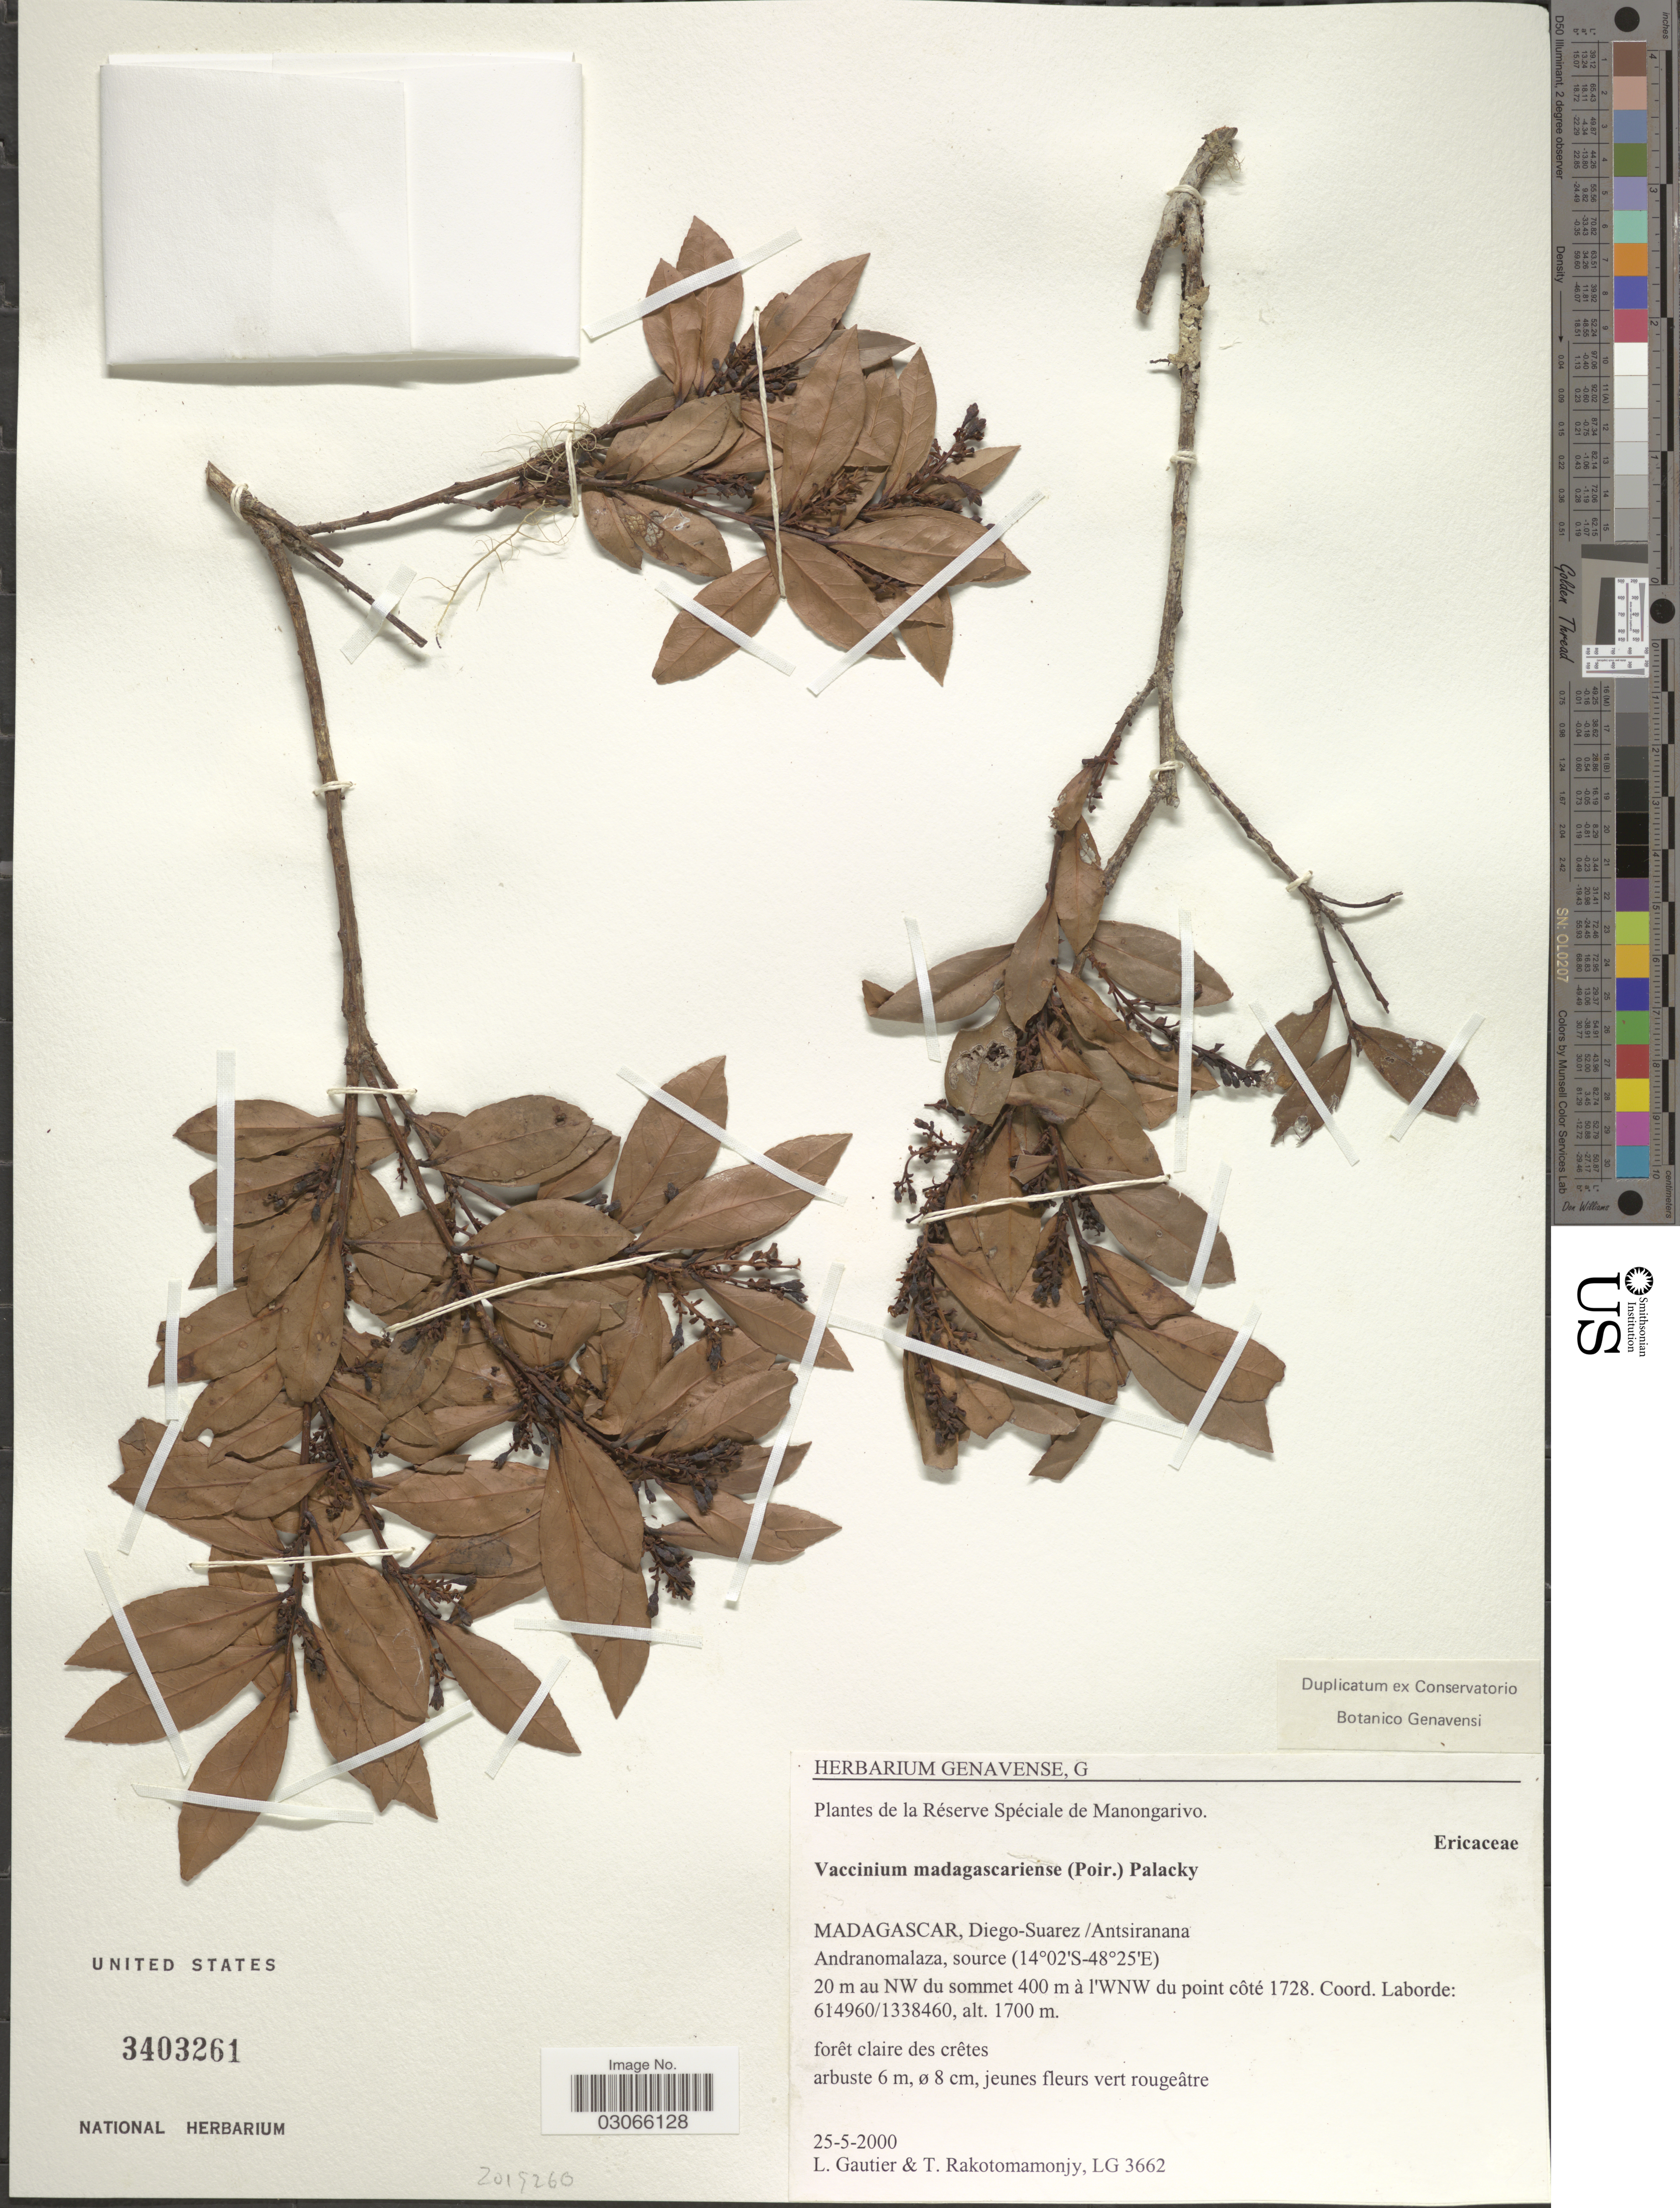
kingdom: Plantae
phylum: Tracheophyta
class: Magnoliopsida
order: Ericales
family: Ericaceae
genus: Vaccinium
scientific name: Vaccinium madagascariense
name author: (Thou. ex Poir.) Sleumer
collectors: L. Gautier & T. Rakotomamonjy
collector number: LG3662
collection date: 2000-05-25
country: Madagascar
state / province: Diana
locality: Diego-Suarez/Antsiranana, Andranomalaza, 20 m au NW du sommet 400 m à l'WNW du point côté 1728.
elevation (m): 1700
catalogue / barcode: US 3403261